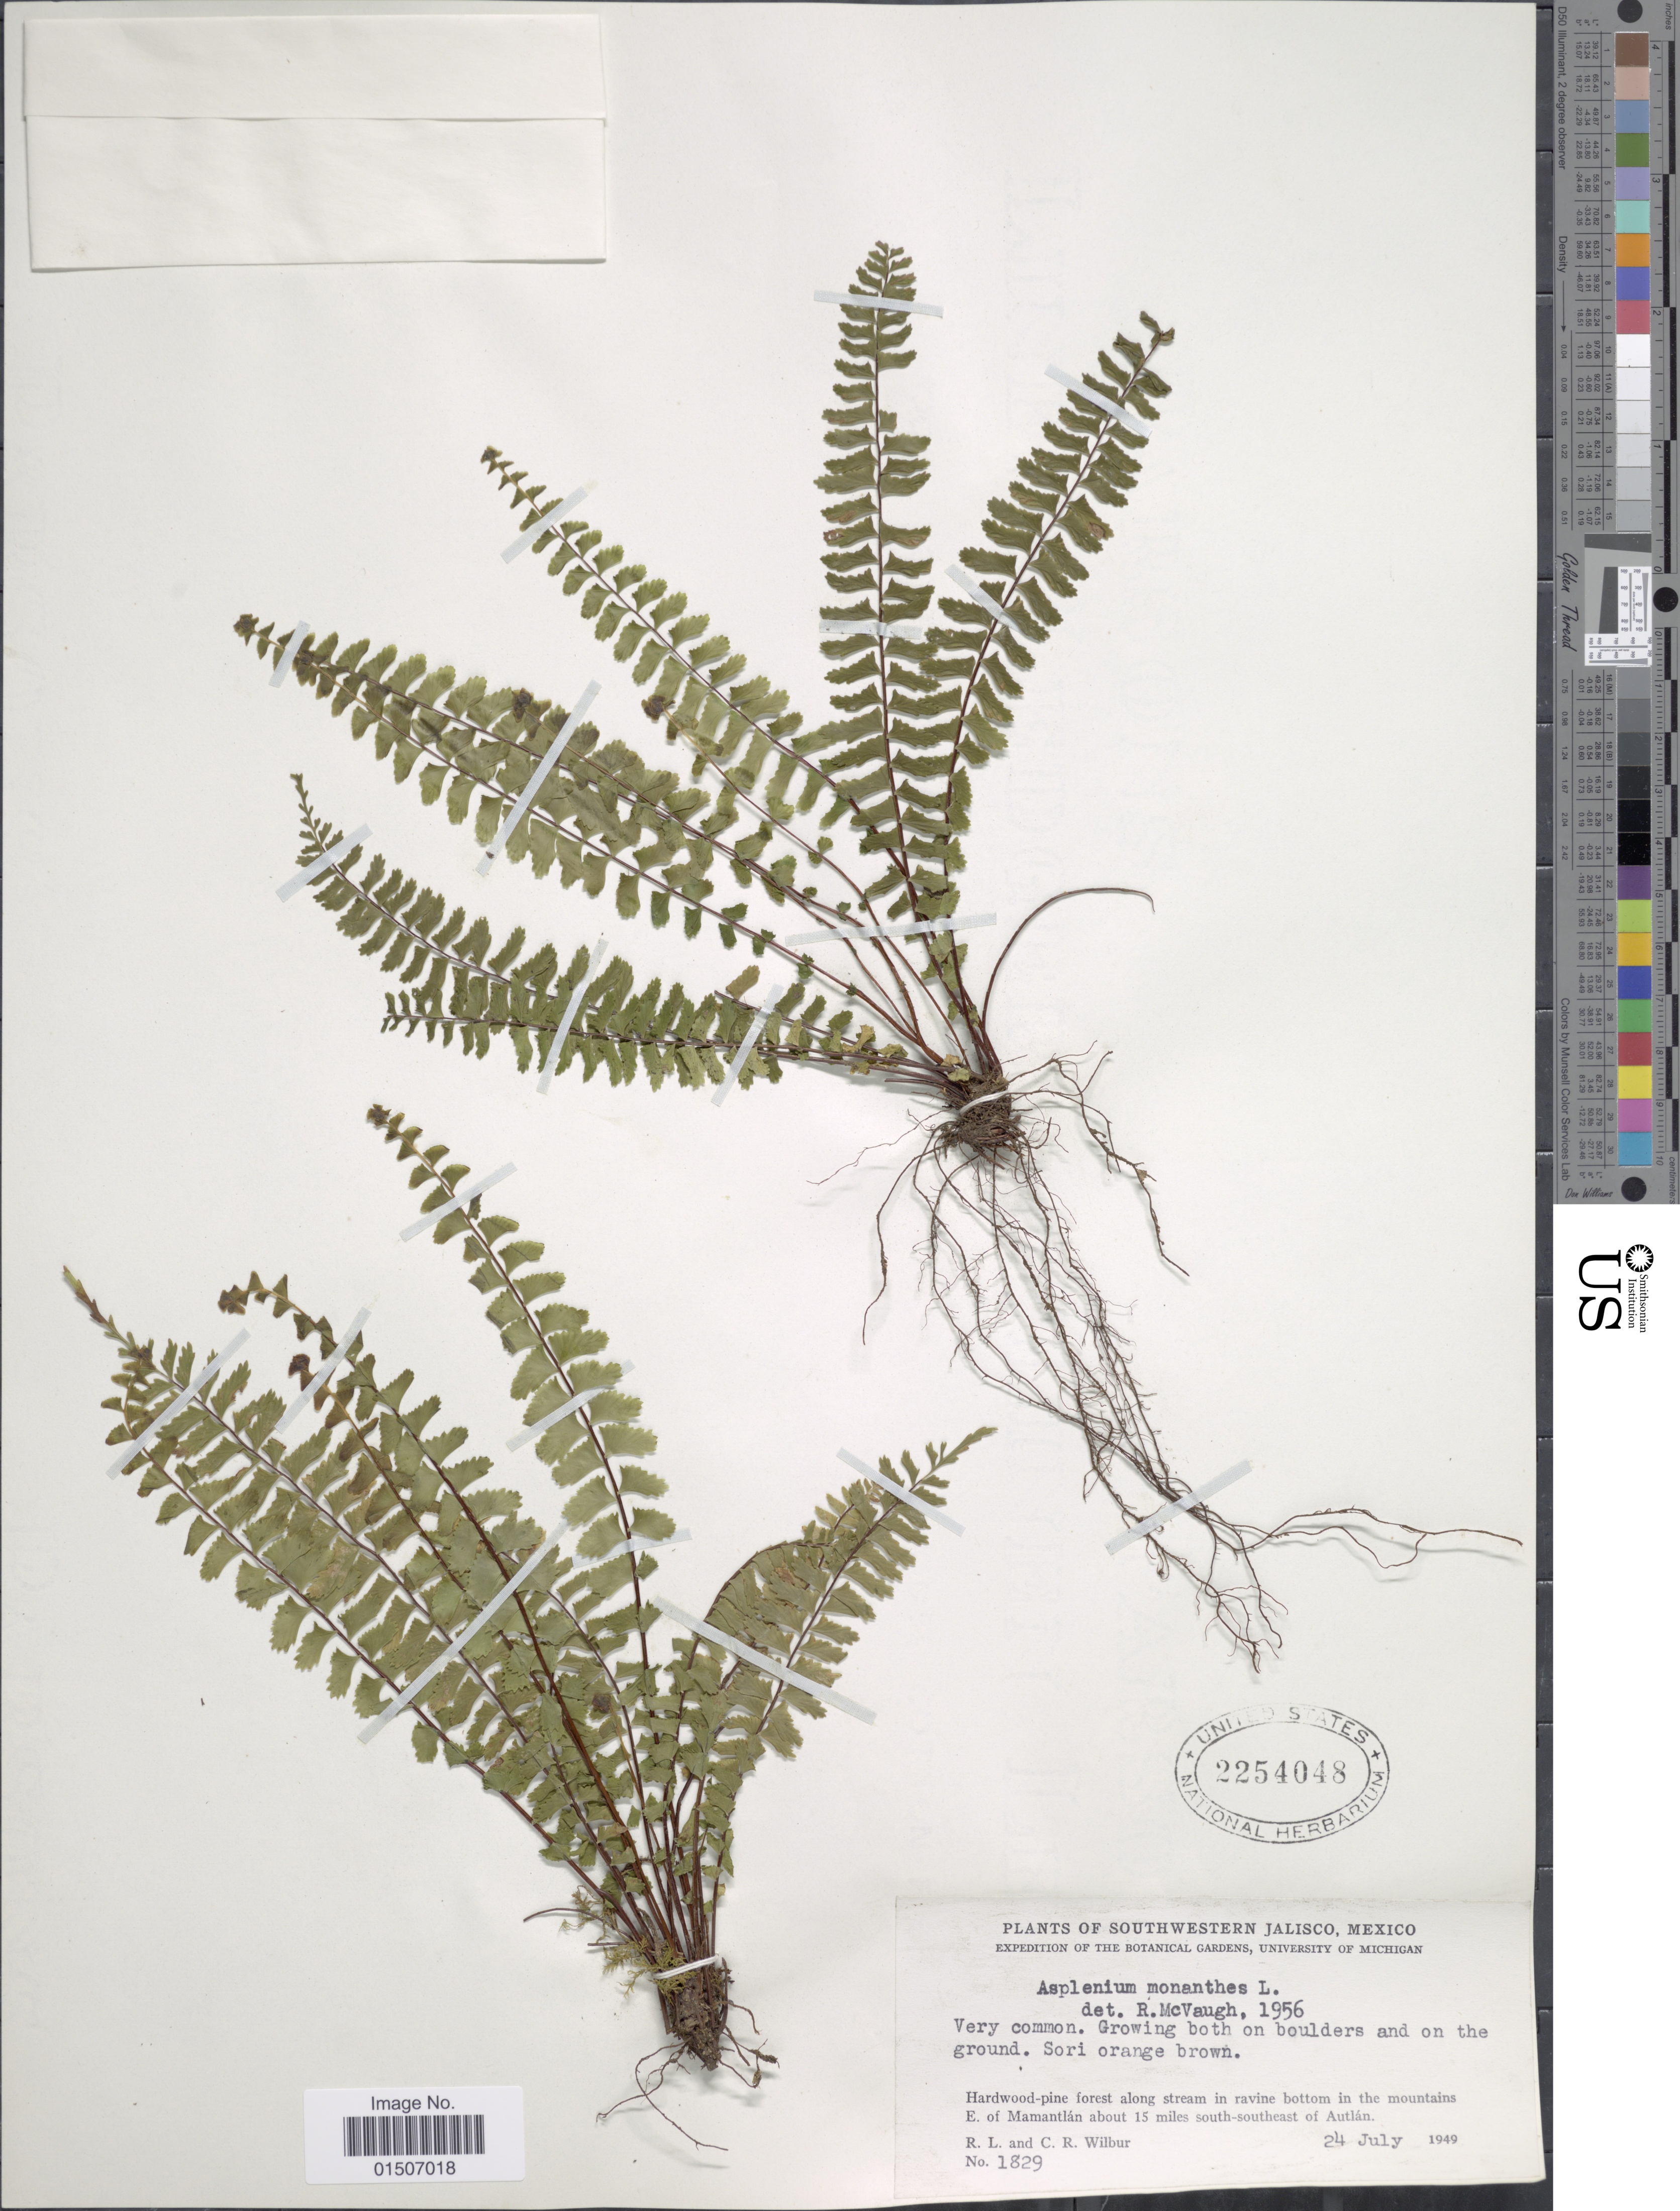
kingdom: Plantae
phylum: Tracheophyta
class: Polypodiopsida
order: Polypodiales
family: Aspleniaceae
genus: Asplenium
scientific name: Asplenium monanthes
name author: L.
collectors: R. L. Wilbur & C. Wilbur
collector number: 1829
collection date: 1949-07-24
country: Mexico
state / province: Jalisco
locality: Southwestern Jalisco, Growing both on boulders and on the ground. Sori orange brown. Hardwood-pine forest along stream in ravine bottom in the mountains E. of Mamantlán about 15 miles south-southeast of Autlán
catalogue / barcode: US 2254048